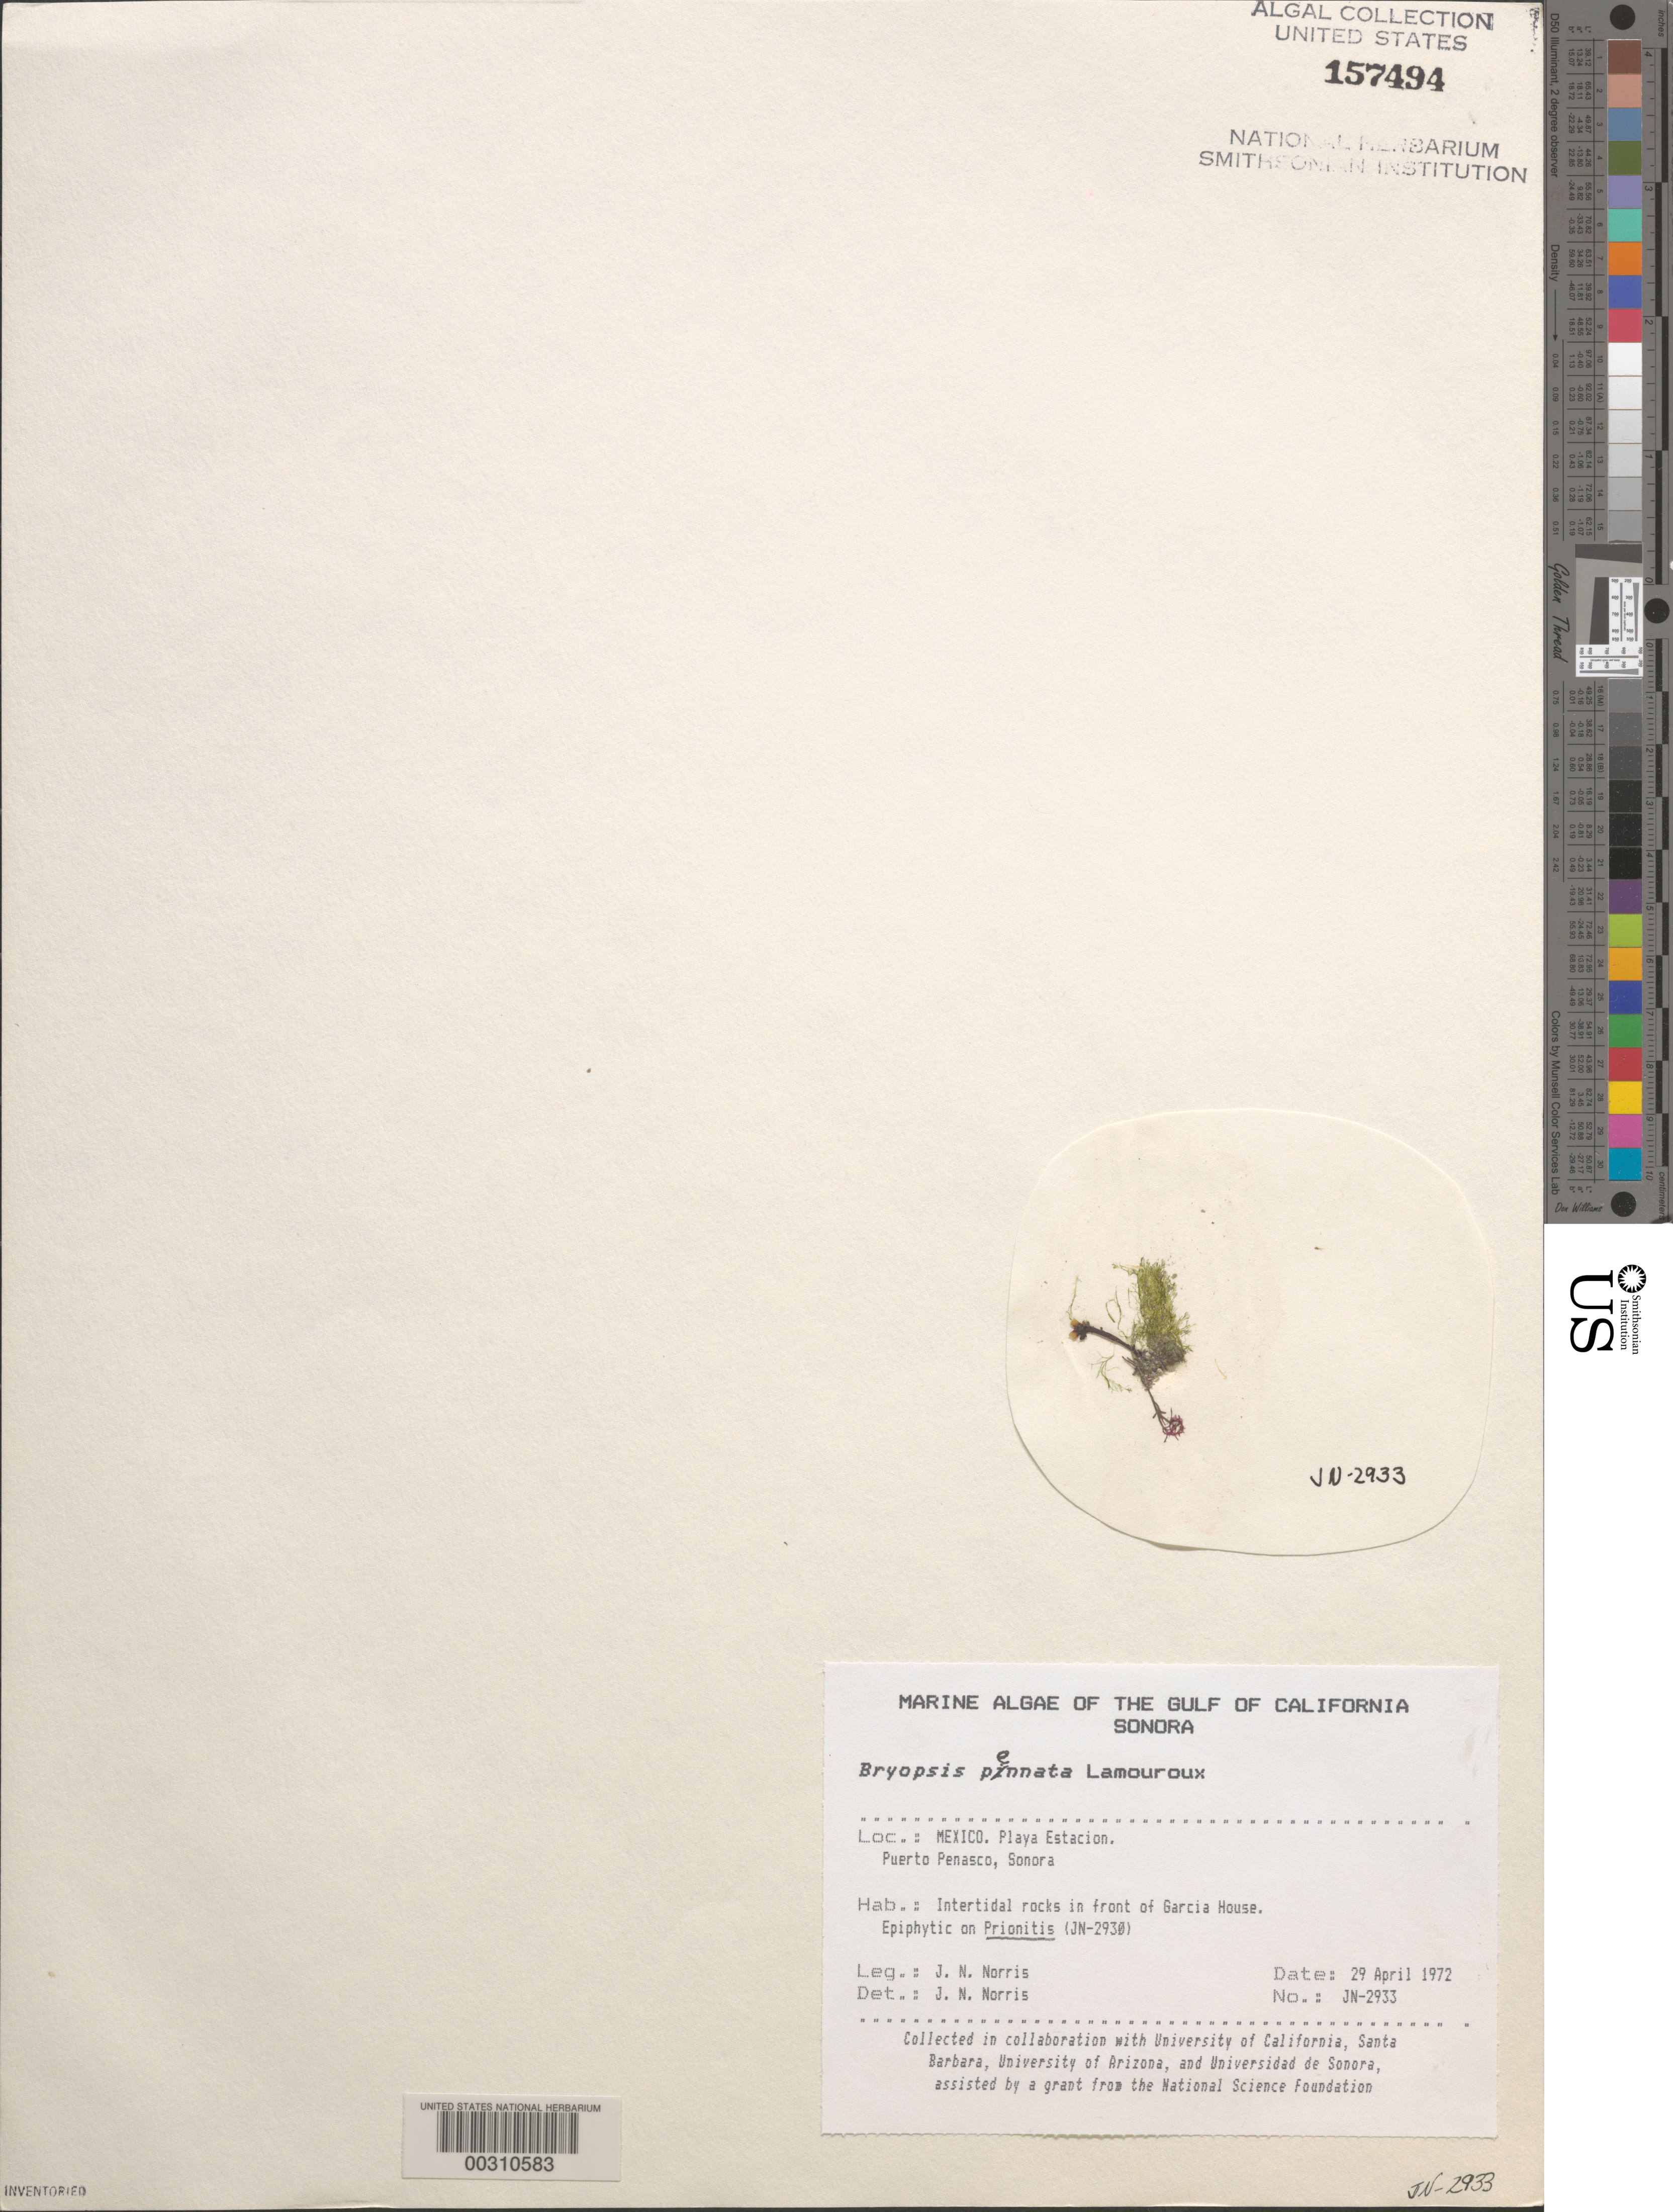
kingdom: Plantae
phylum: Chlorophyta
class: Ulvophyceae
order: Bryopsidales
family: Bryopsidaceae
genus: Bryopsis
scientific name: Bryopsis pennata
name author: J.V.Lamouroux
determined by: Norris, James N.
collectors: J. N. Norris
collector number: JN-2933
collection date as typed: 29 Apr 1972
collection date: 1972-04-29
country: Mexico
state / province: Sonora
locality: Playa Estacion, Puerto Penasco, Garcia house shore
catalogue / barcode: US 157494